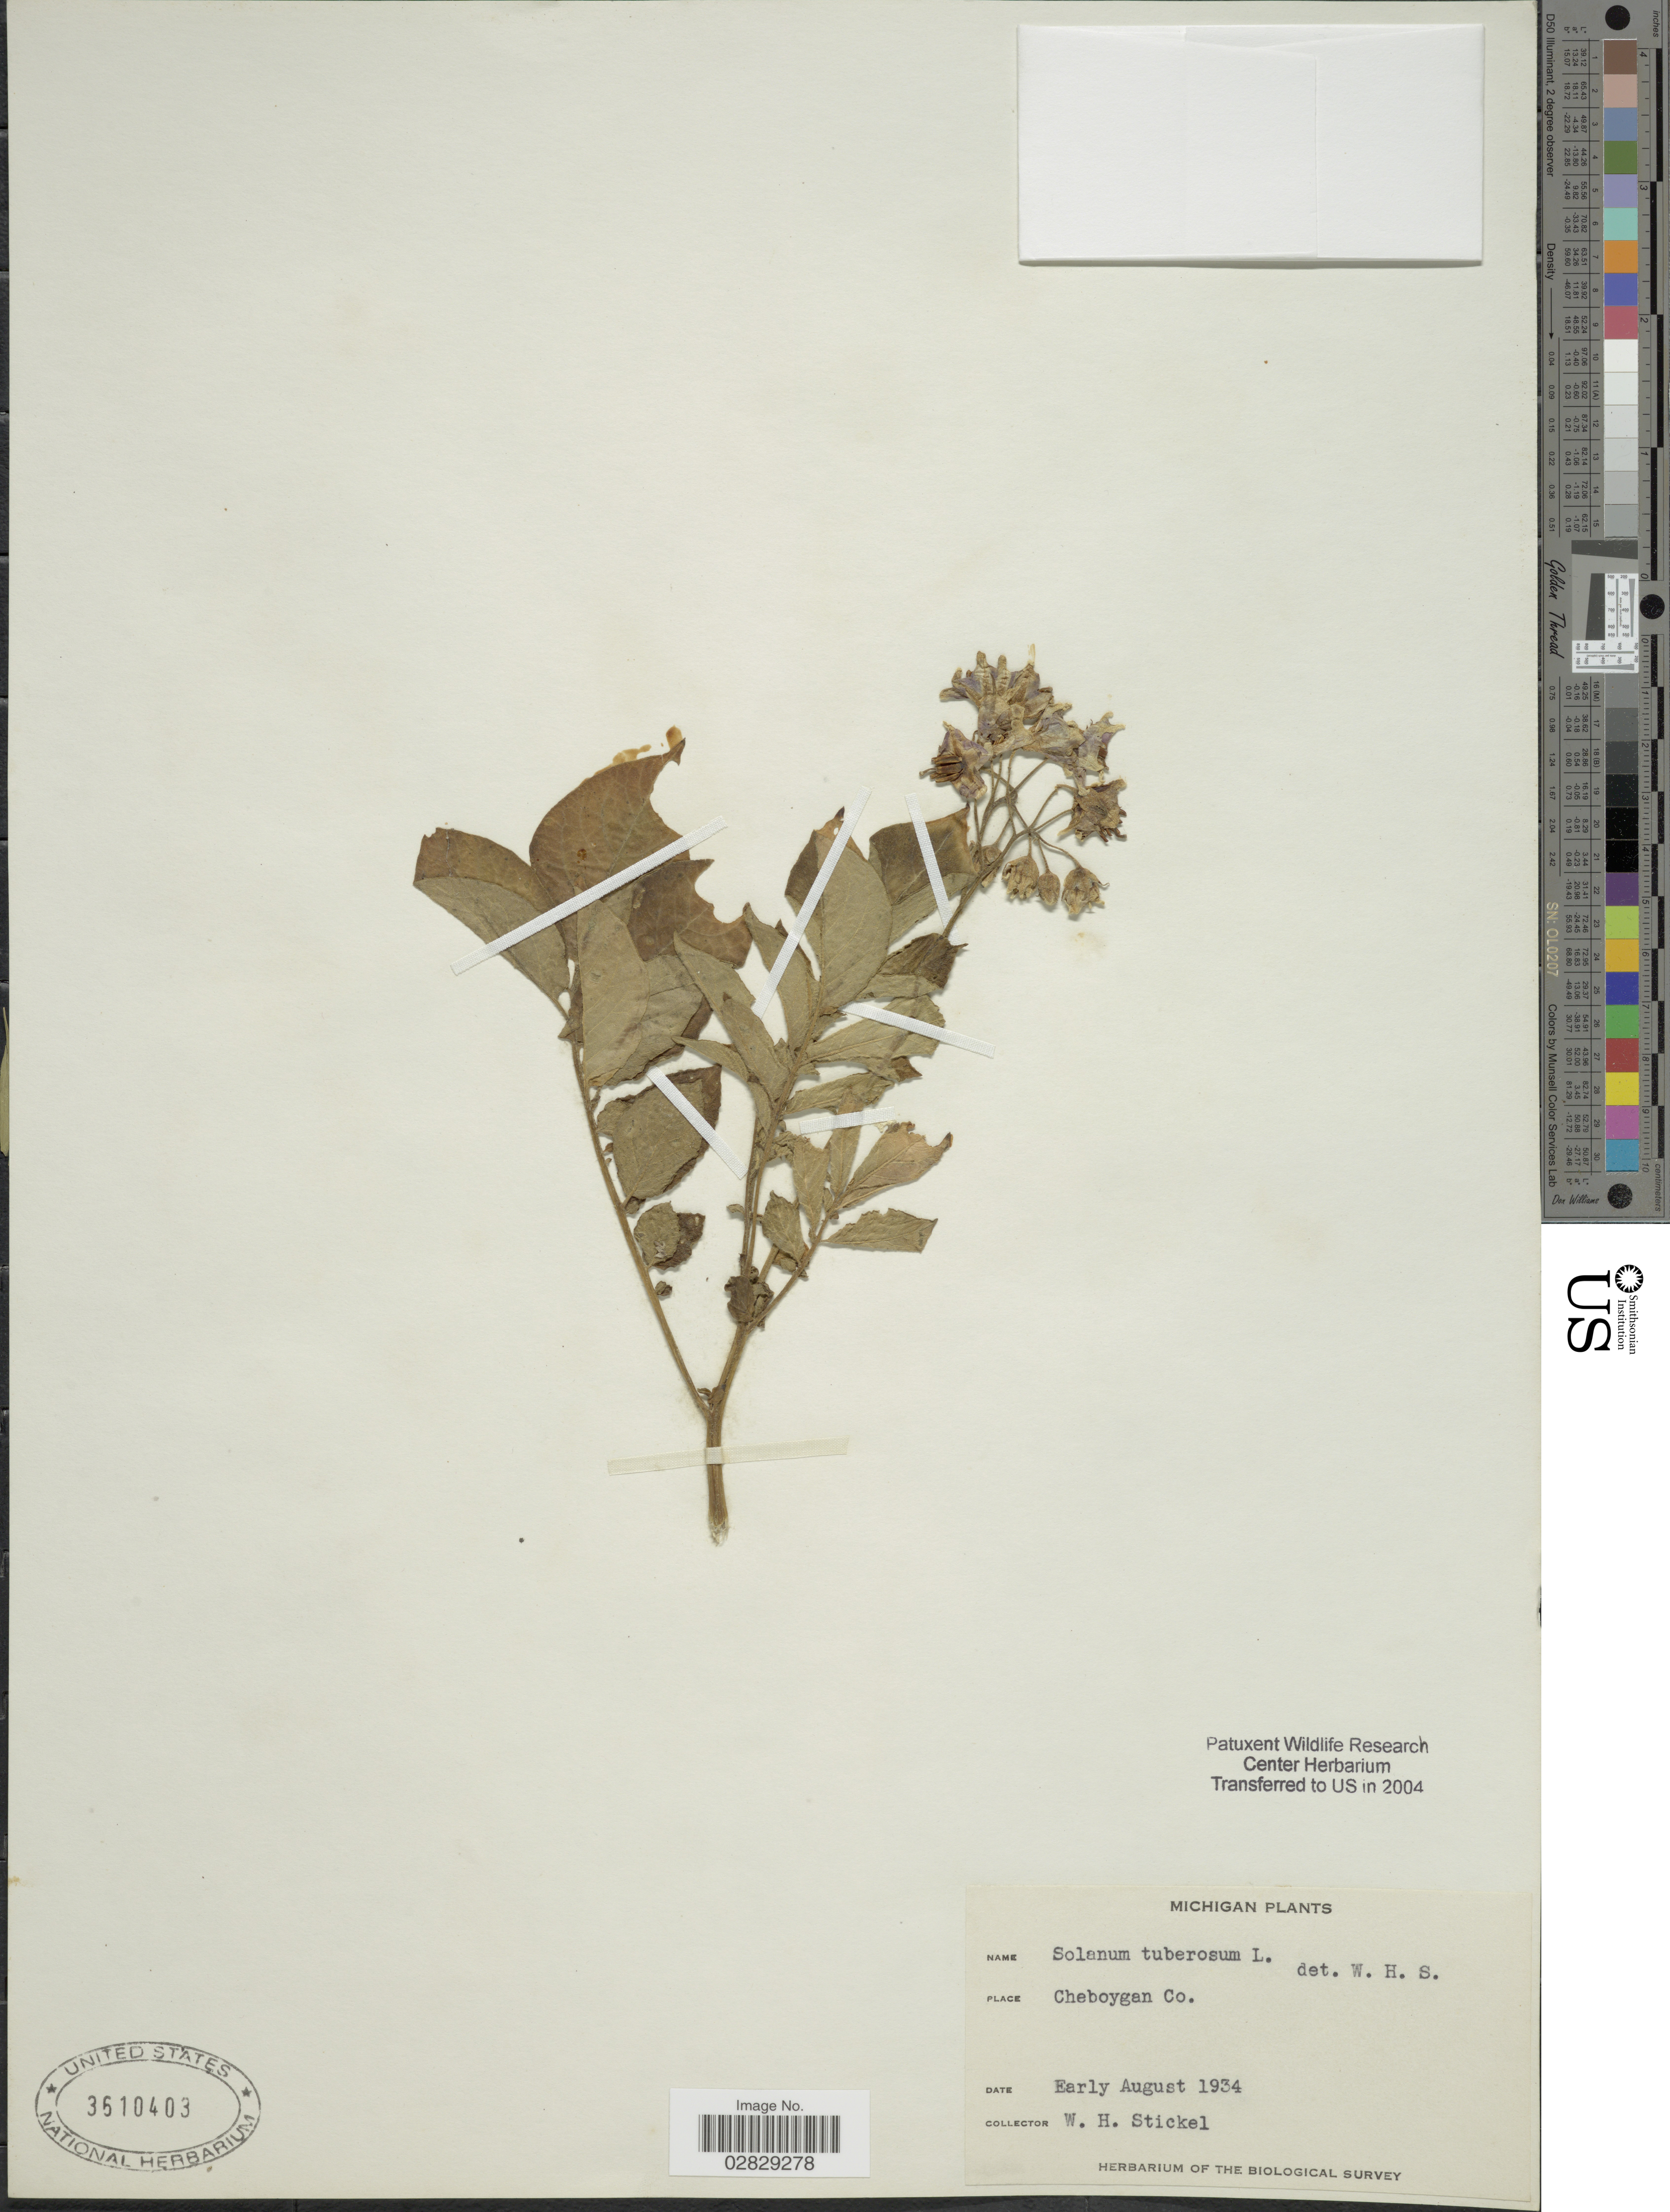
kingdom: Plantae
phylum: Tracheophyta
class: Magnoliopsida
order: Solanales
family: Solanaceae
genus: Solanum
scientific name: Solanum tuberosum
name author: L.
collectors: W. Stickel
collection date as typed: Early Augyust 1934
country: United States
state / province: Michigan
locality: Cheboygan Co.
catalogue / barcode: US 3610403